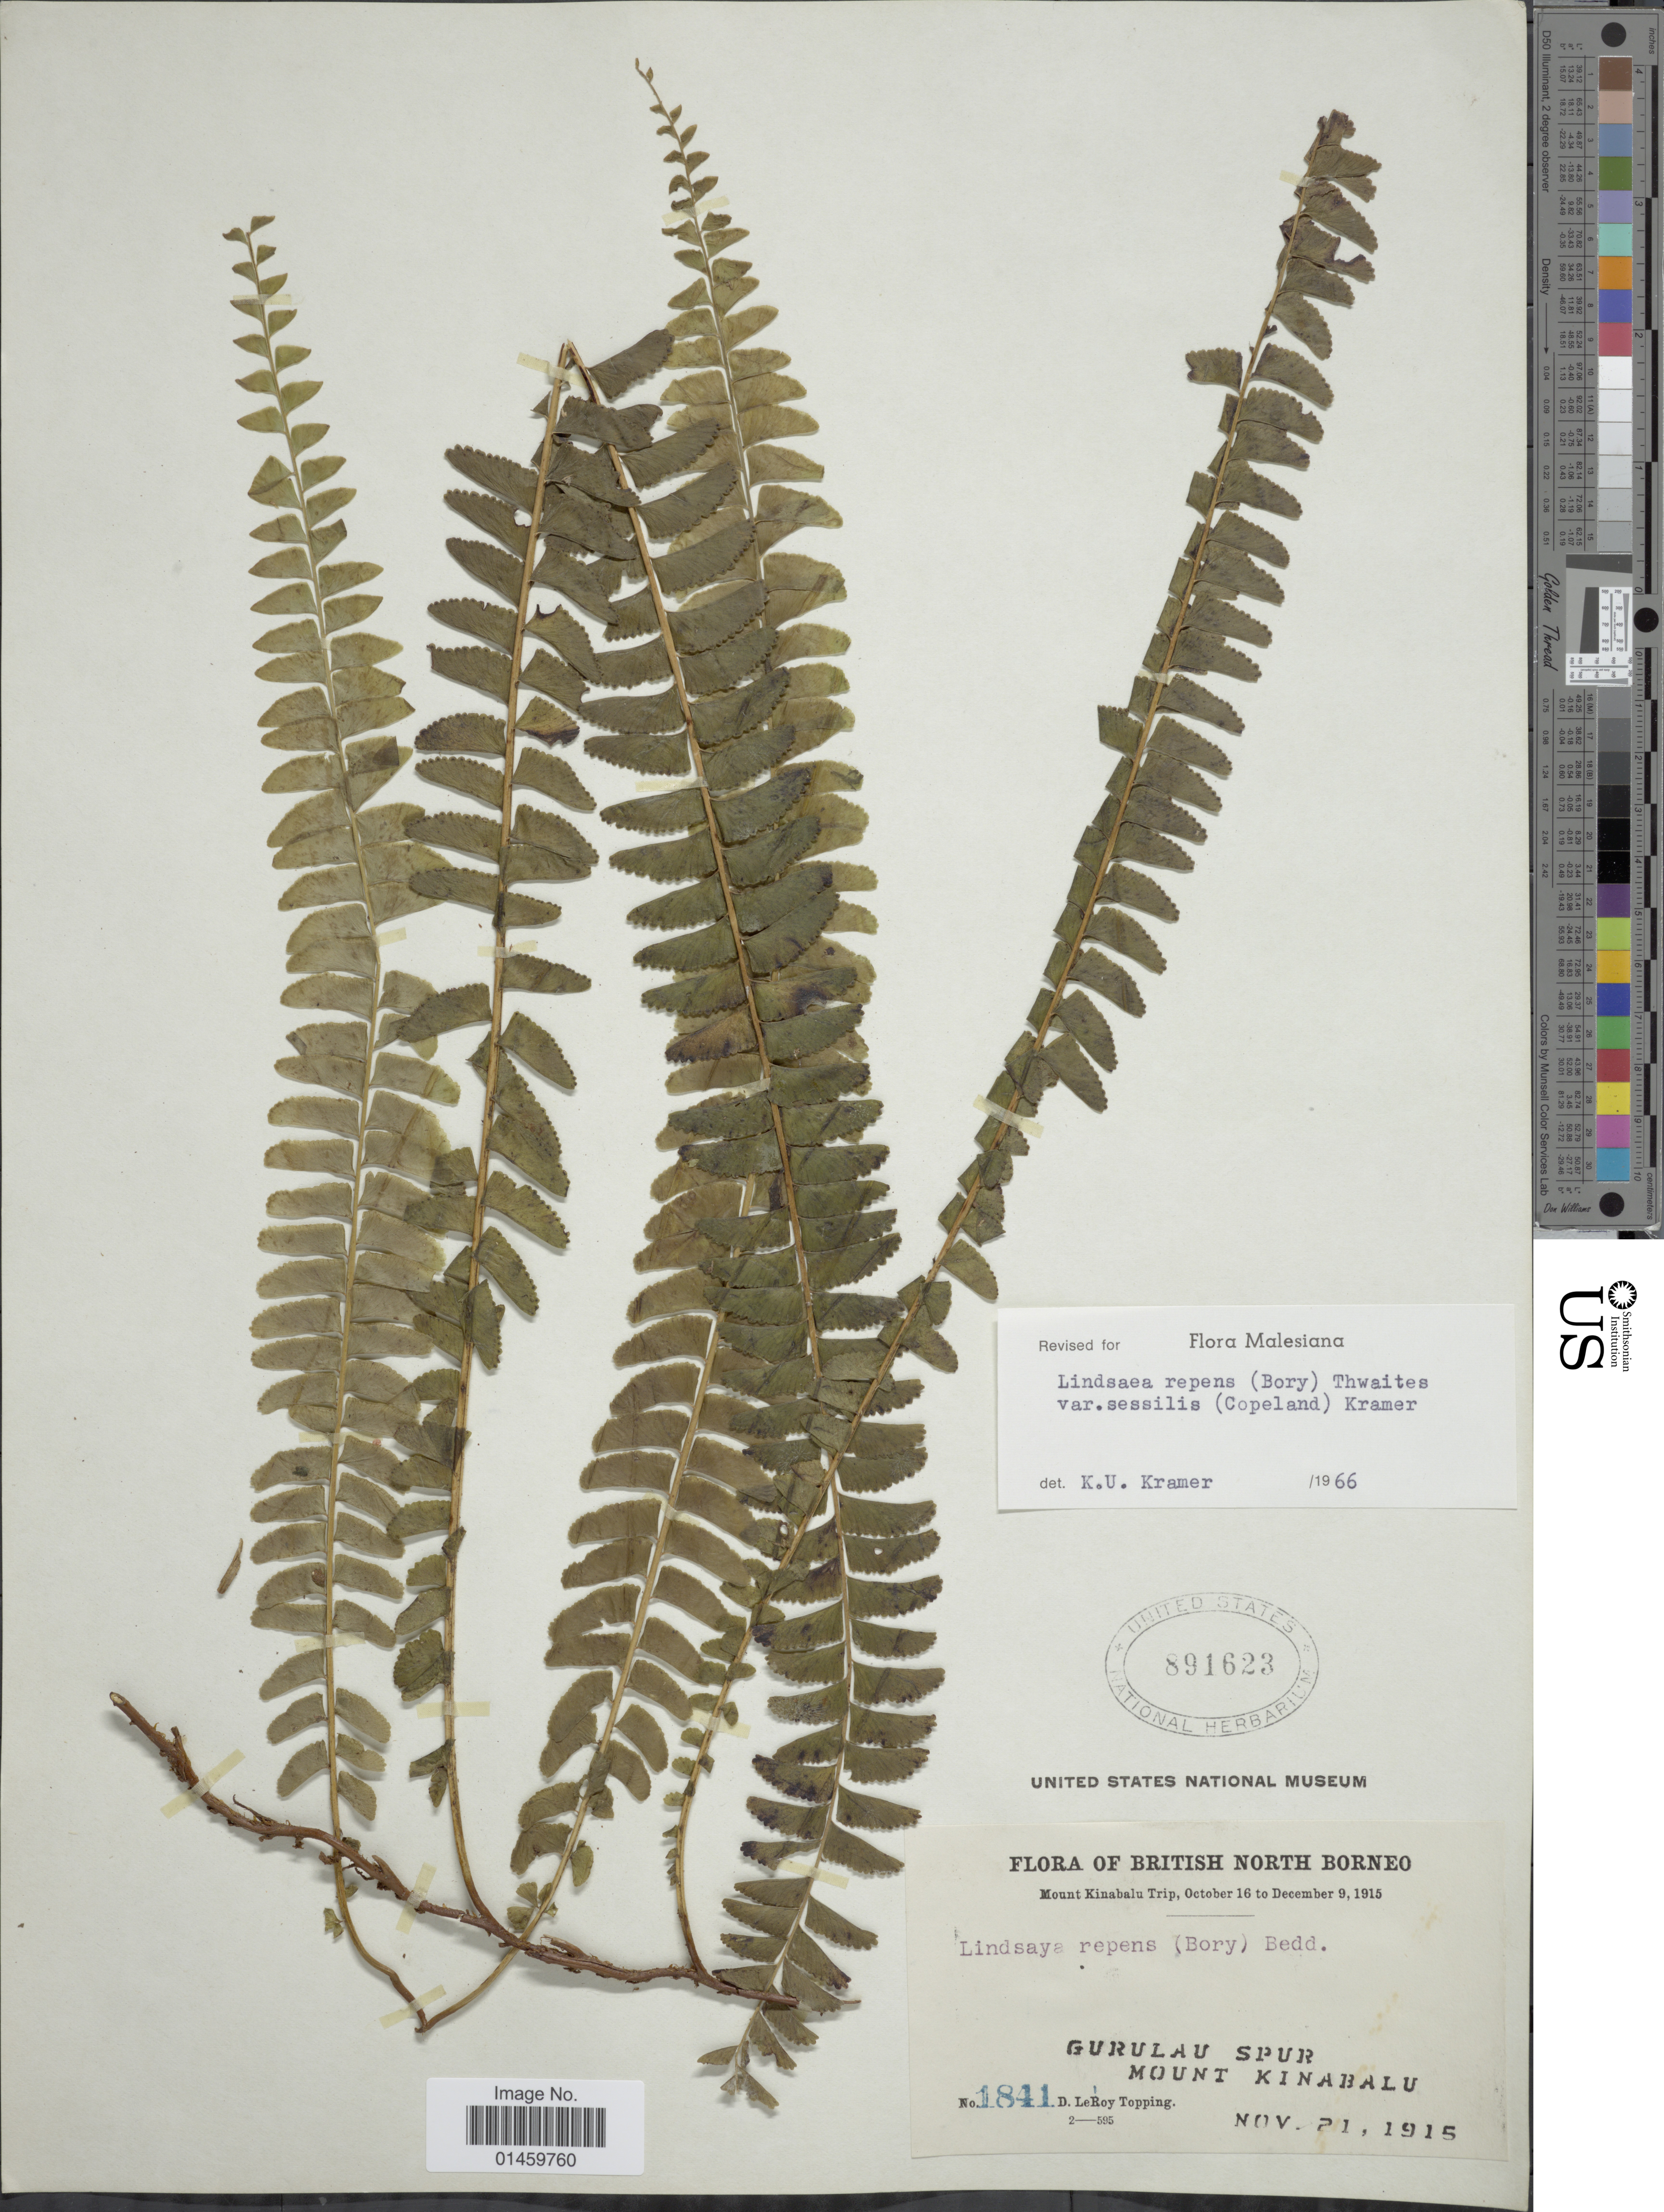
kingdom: Plantae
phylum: Tracheophyta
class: Polypodiopsida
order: Polypodiales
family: Lindsaeaceae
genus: Lindsaea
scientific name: Lindsaea repens var. sessilis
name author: (Copel.) K.U. Kramer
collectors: D. L. Topping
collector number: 1841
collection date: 1915-11-21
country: Malaysia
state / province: Sabah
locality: Gurulau Spur. Mount Kinabalu. British North Borneo.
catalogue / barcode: US 891623